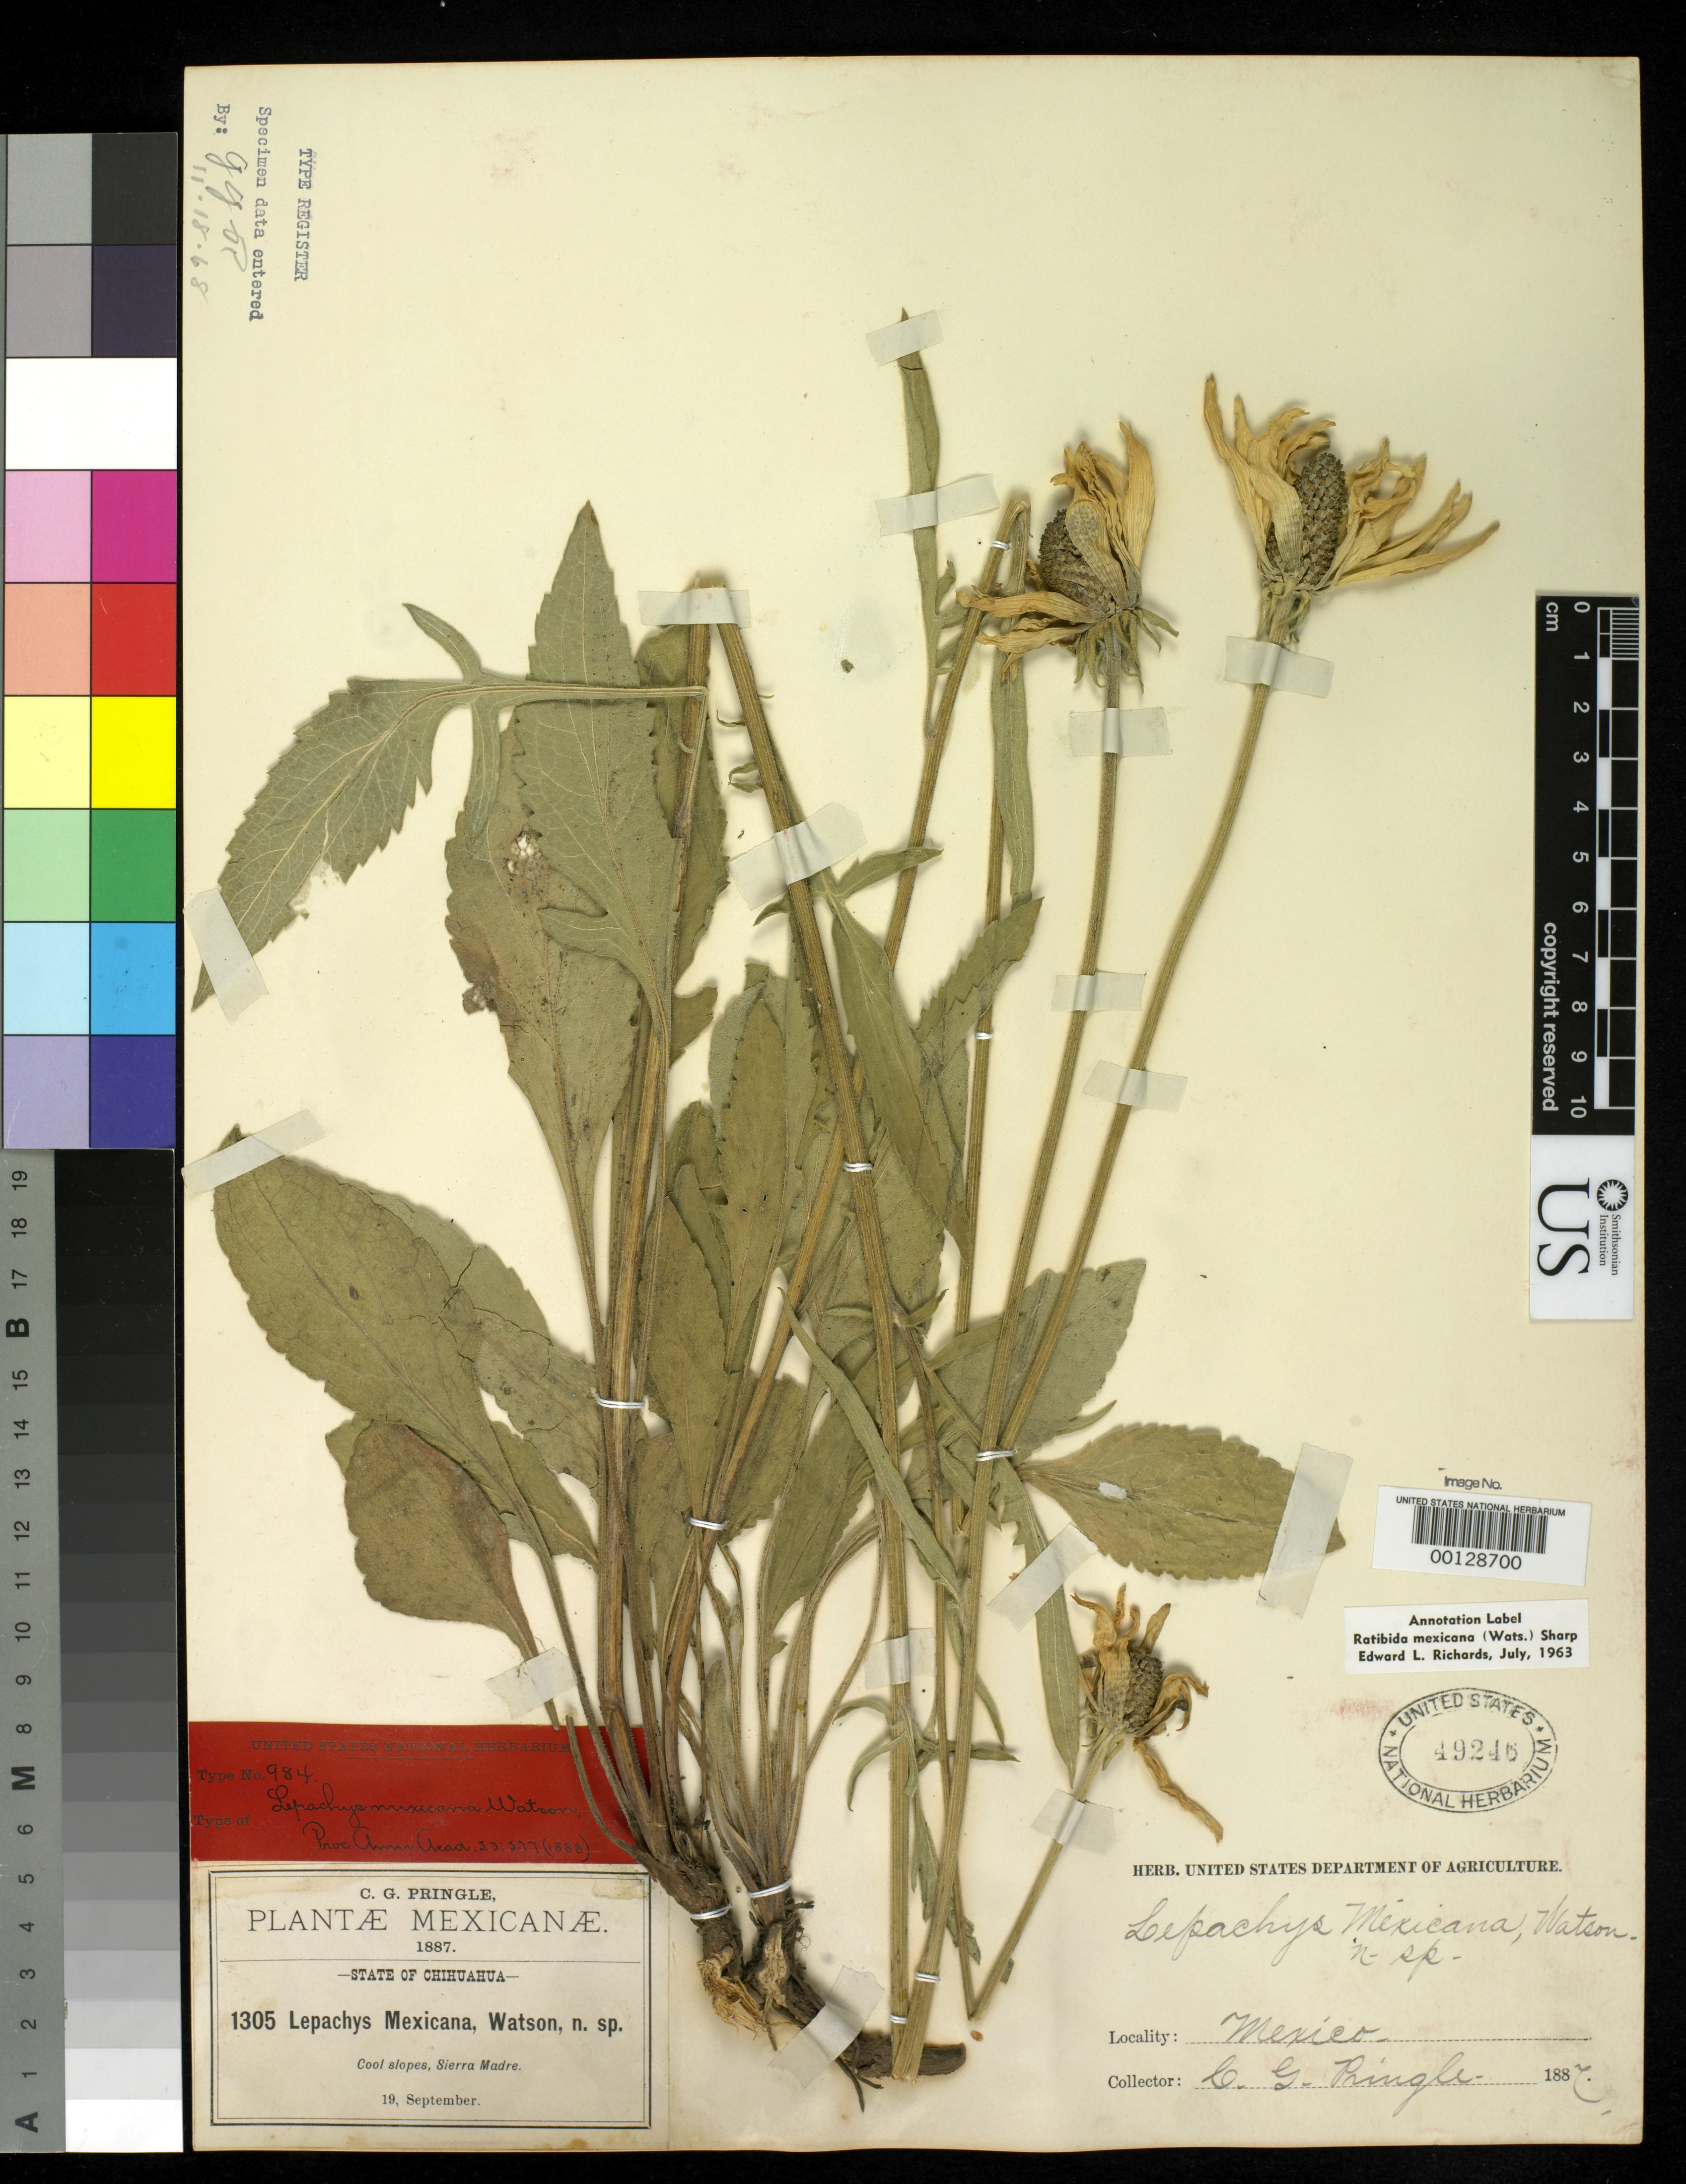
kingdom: Plantae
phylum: Tracheophyta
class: Magnoliopsida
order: Asterales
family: Asteraceae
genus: Lepachys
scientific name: Lepachys mexicana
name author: S. Watson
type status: Type Collection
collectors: C. G. Pringle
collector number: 1305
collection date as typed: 19 Sep 1887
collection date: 1887-09-19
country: Mexico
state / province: Chihuahua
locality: Sierra Madre.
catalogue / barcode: US 49246